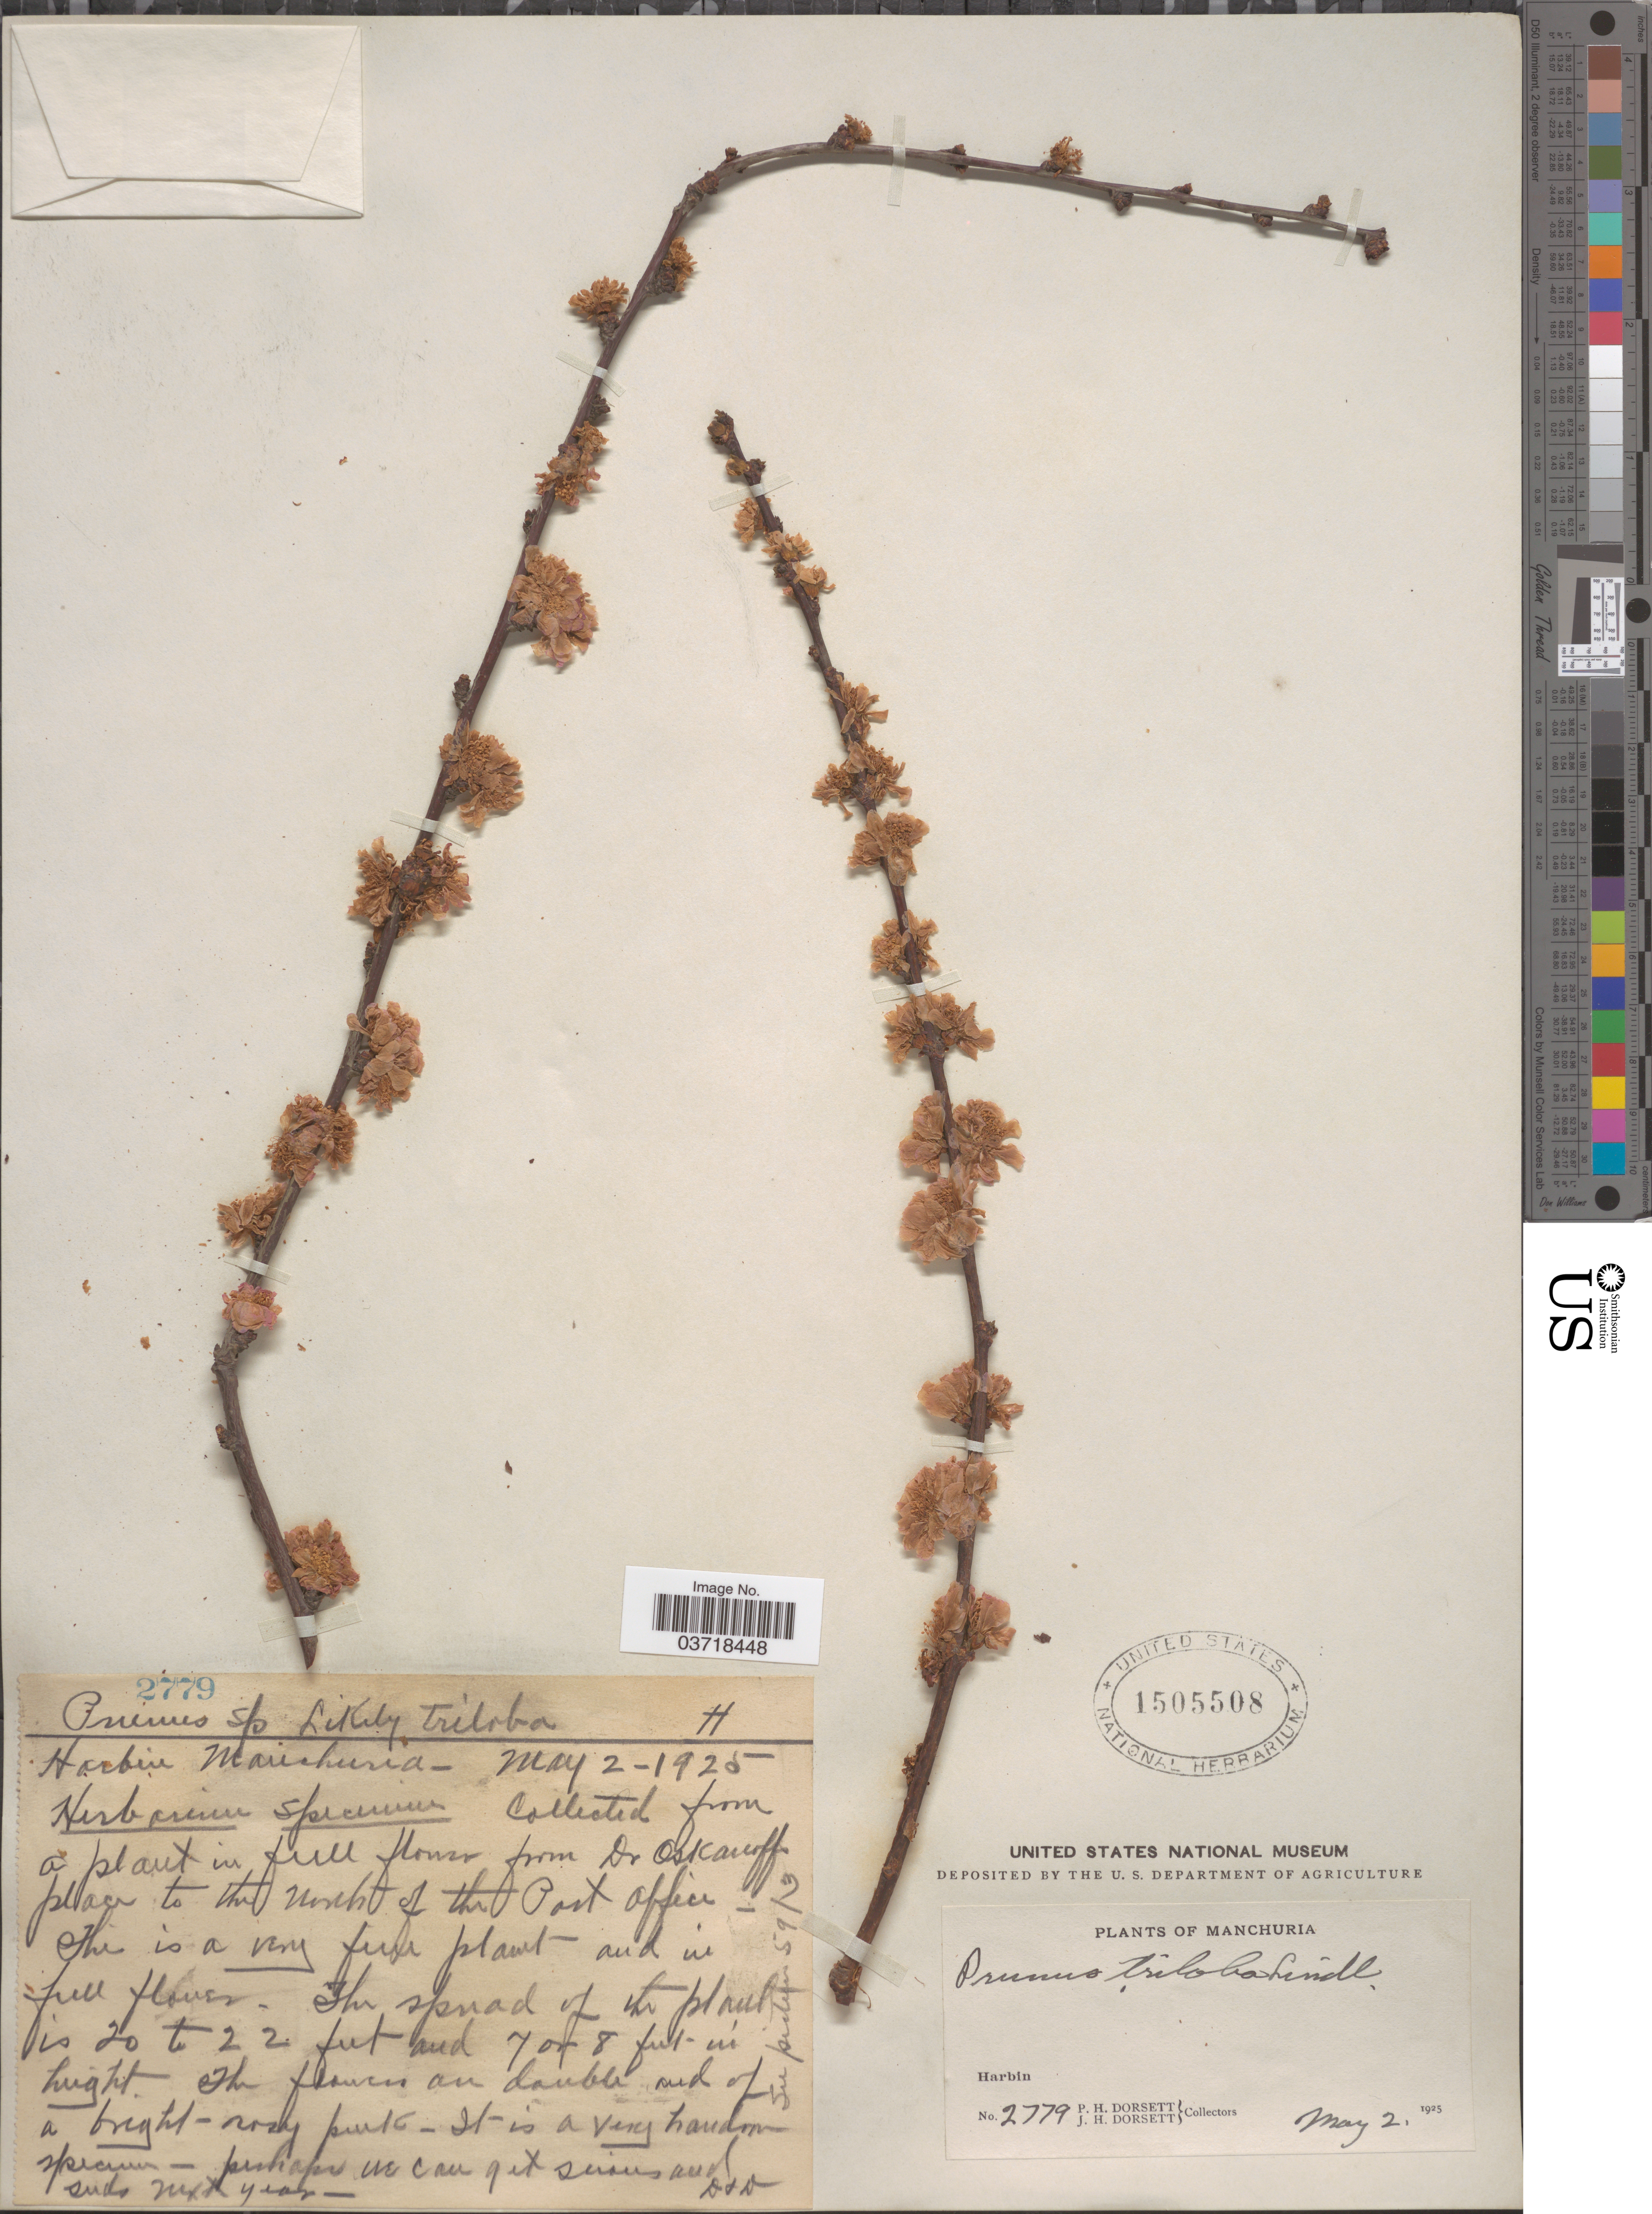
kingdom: Plantae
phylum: Tracheophyta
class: Magnoliopsida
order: Rosales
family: Rosaceae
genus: Prunus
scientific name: Prunus triloba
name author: Lindl.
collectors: P. H. Dorsett & J. Dorsett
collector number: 2779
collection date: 1925-05-02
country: China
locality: Manchuria. Harbin. To the North of The Part Office.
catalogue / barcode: US 1505508